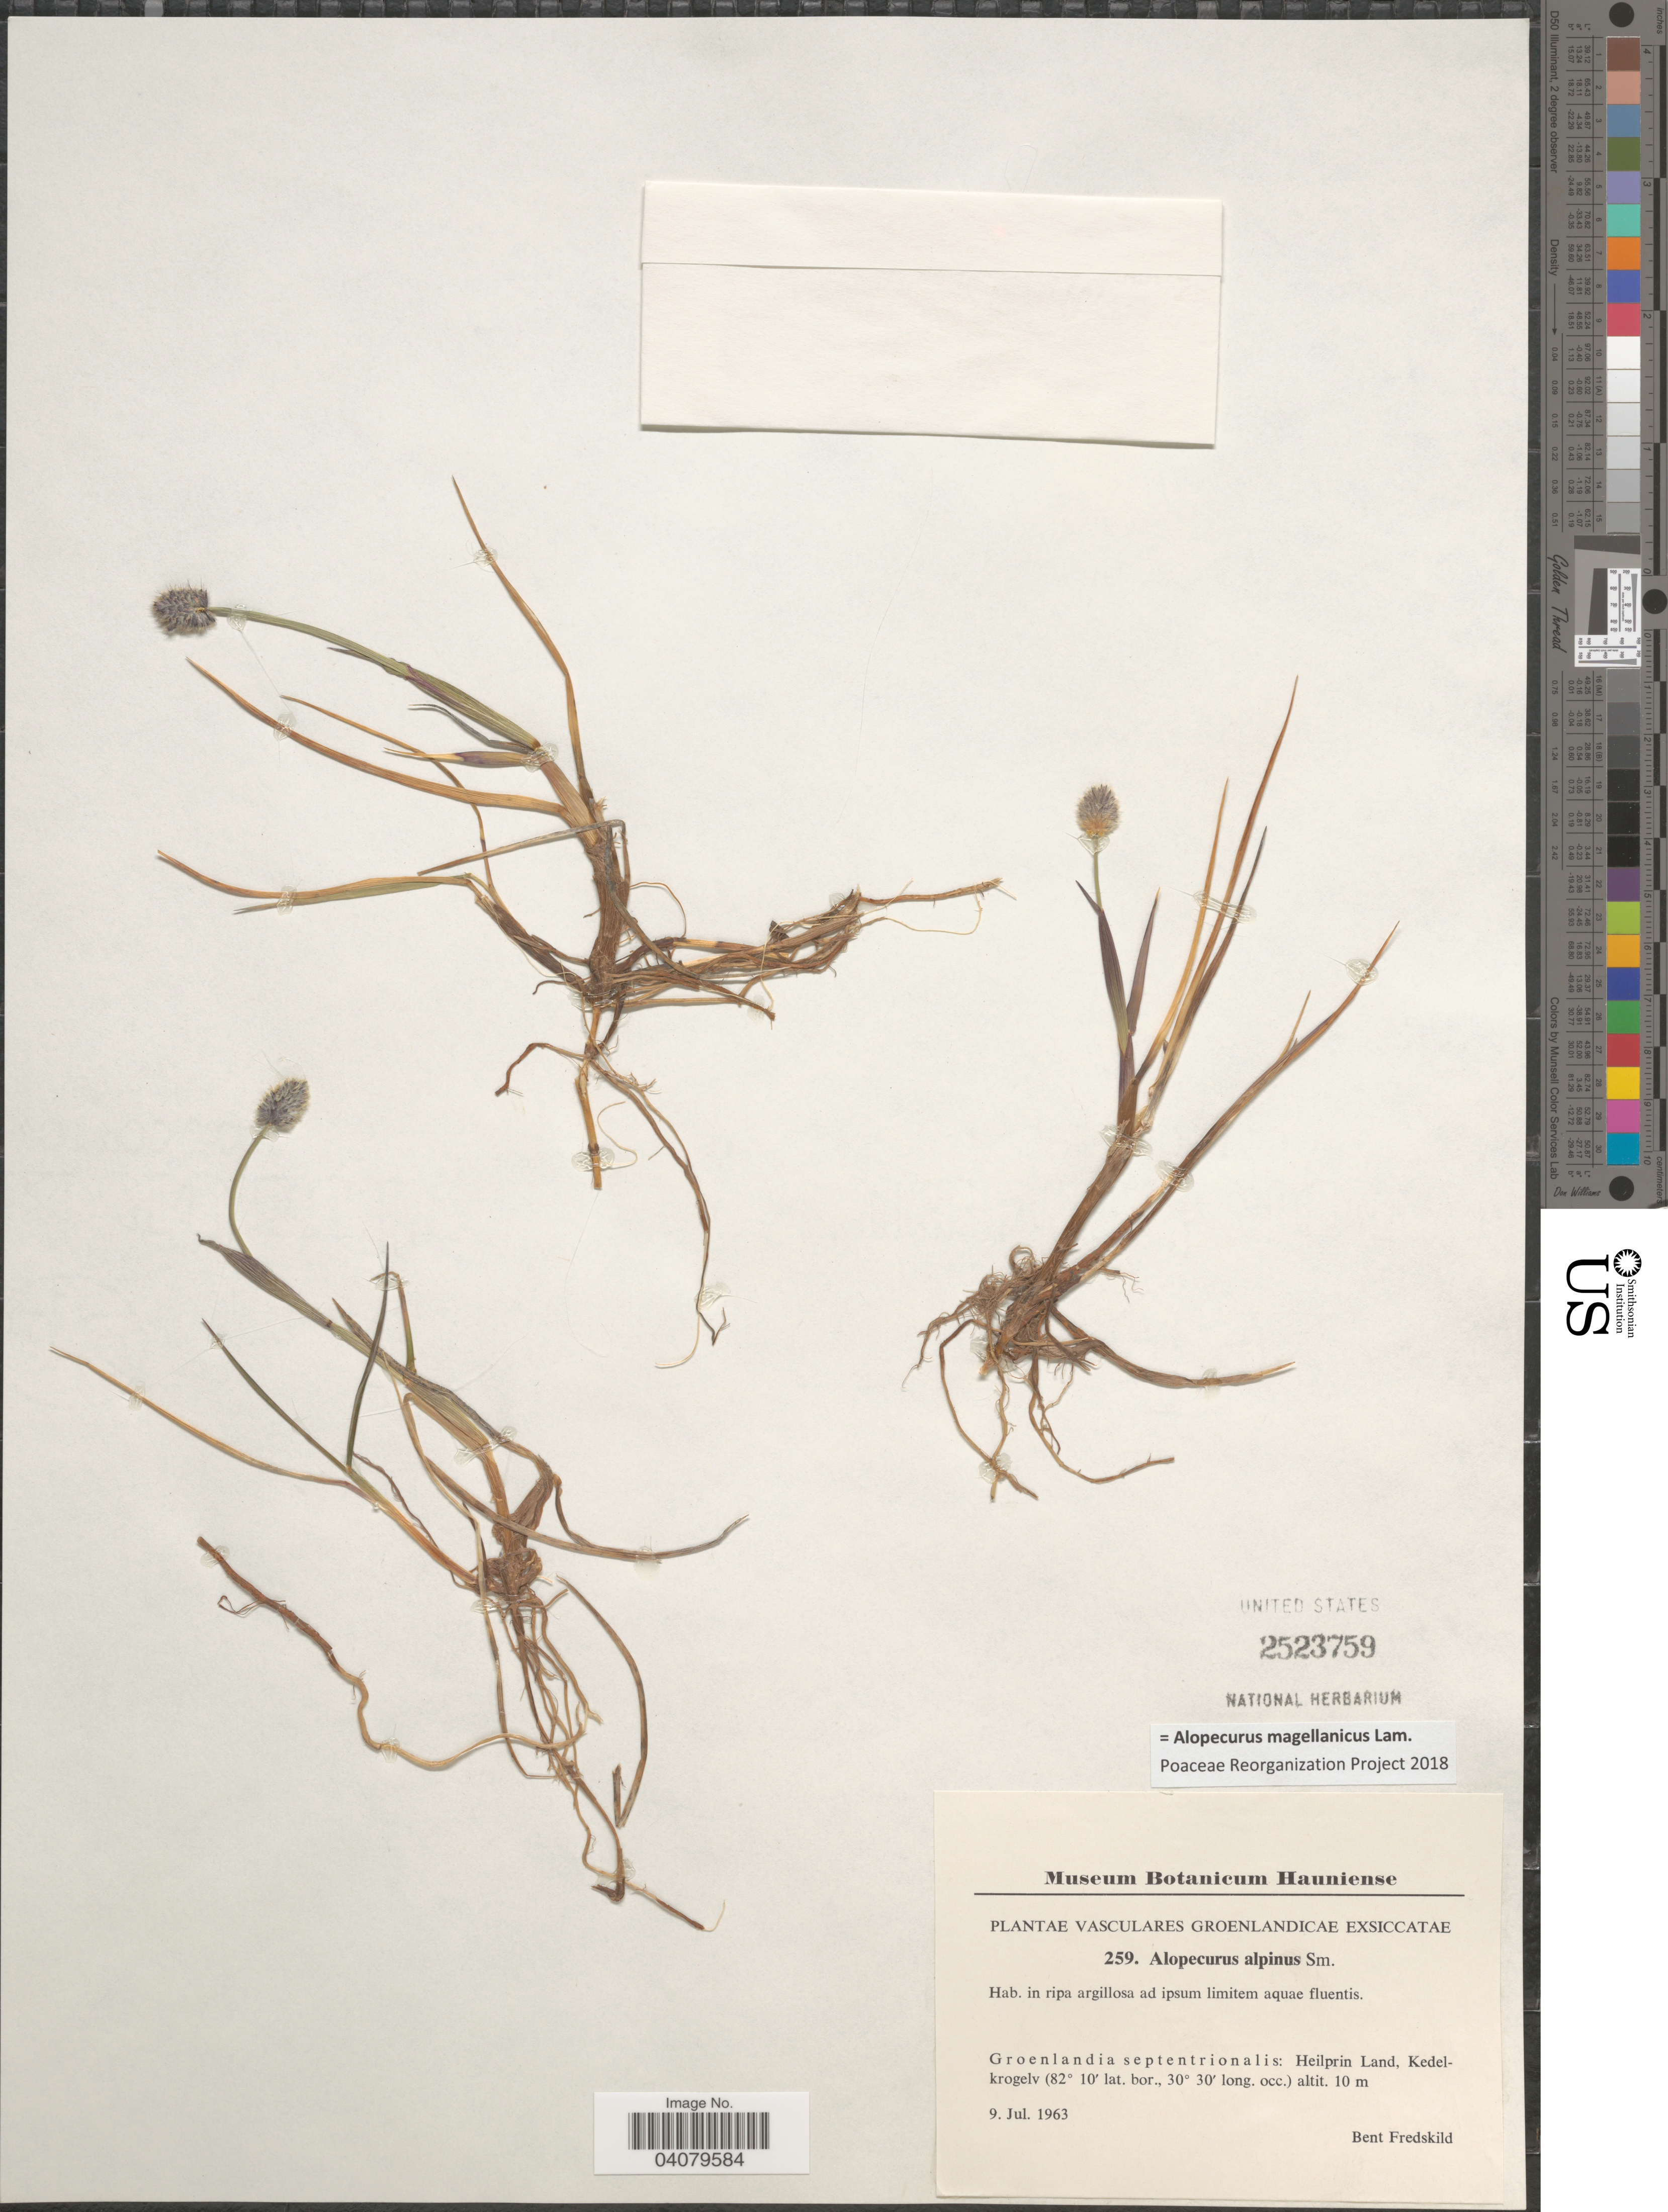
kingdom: Plantae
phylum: Tracheophyta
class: Liliopsida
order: Poales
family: Poaceae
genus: Alopecurus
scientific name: Alopecurus magellanicus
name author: Lam.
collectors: B. Fredskild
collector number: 259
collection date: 1963-07-09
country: Greenland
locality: Groenlandia septentrionalis: Heilprin Land, Kedelkrogelv.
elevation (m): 10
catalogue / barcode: US 2523759